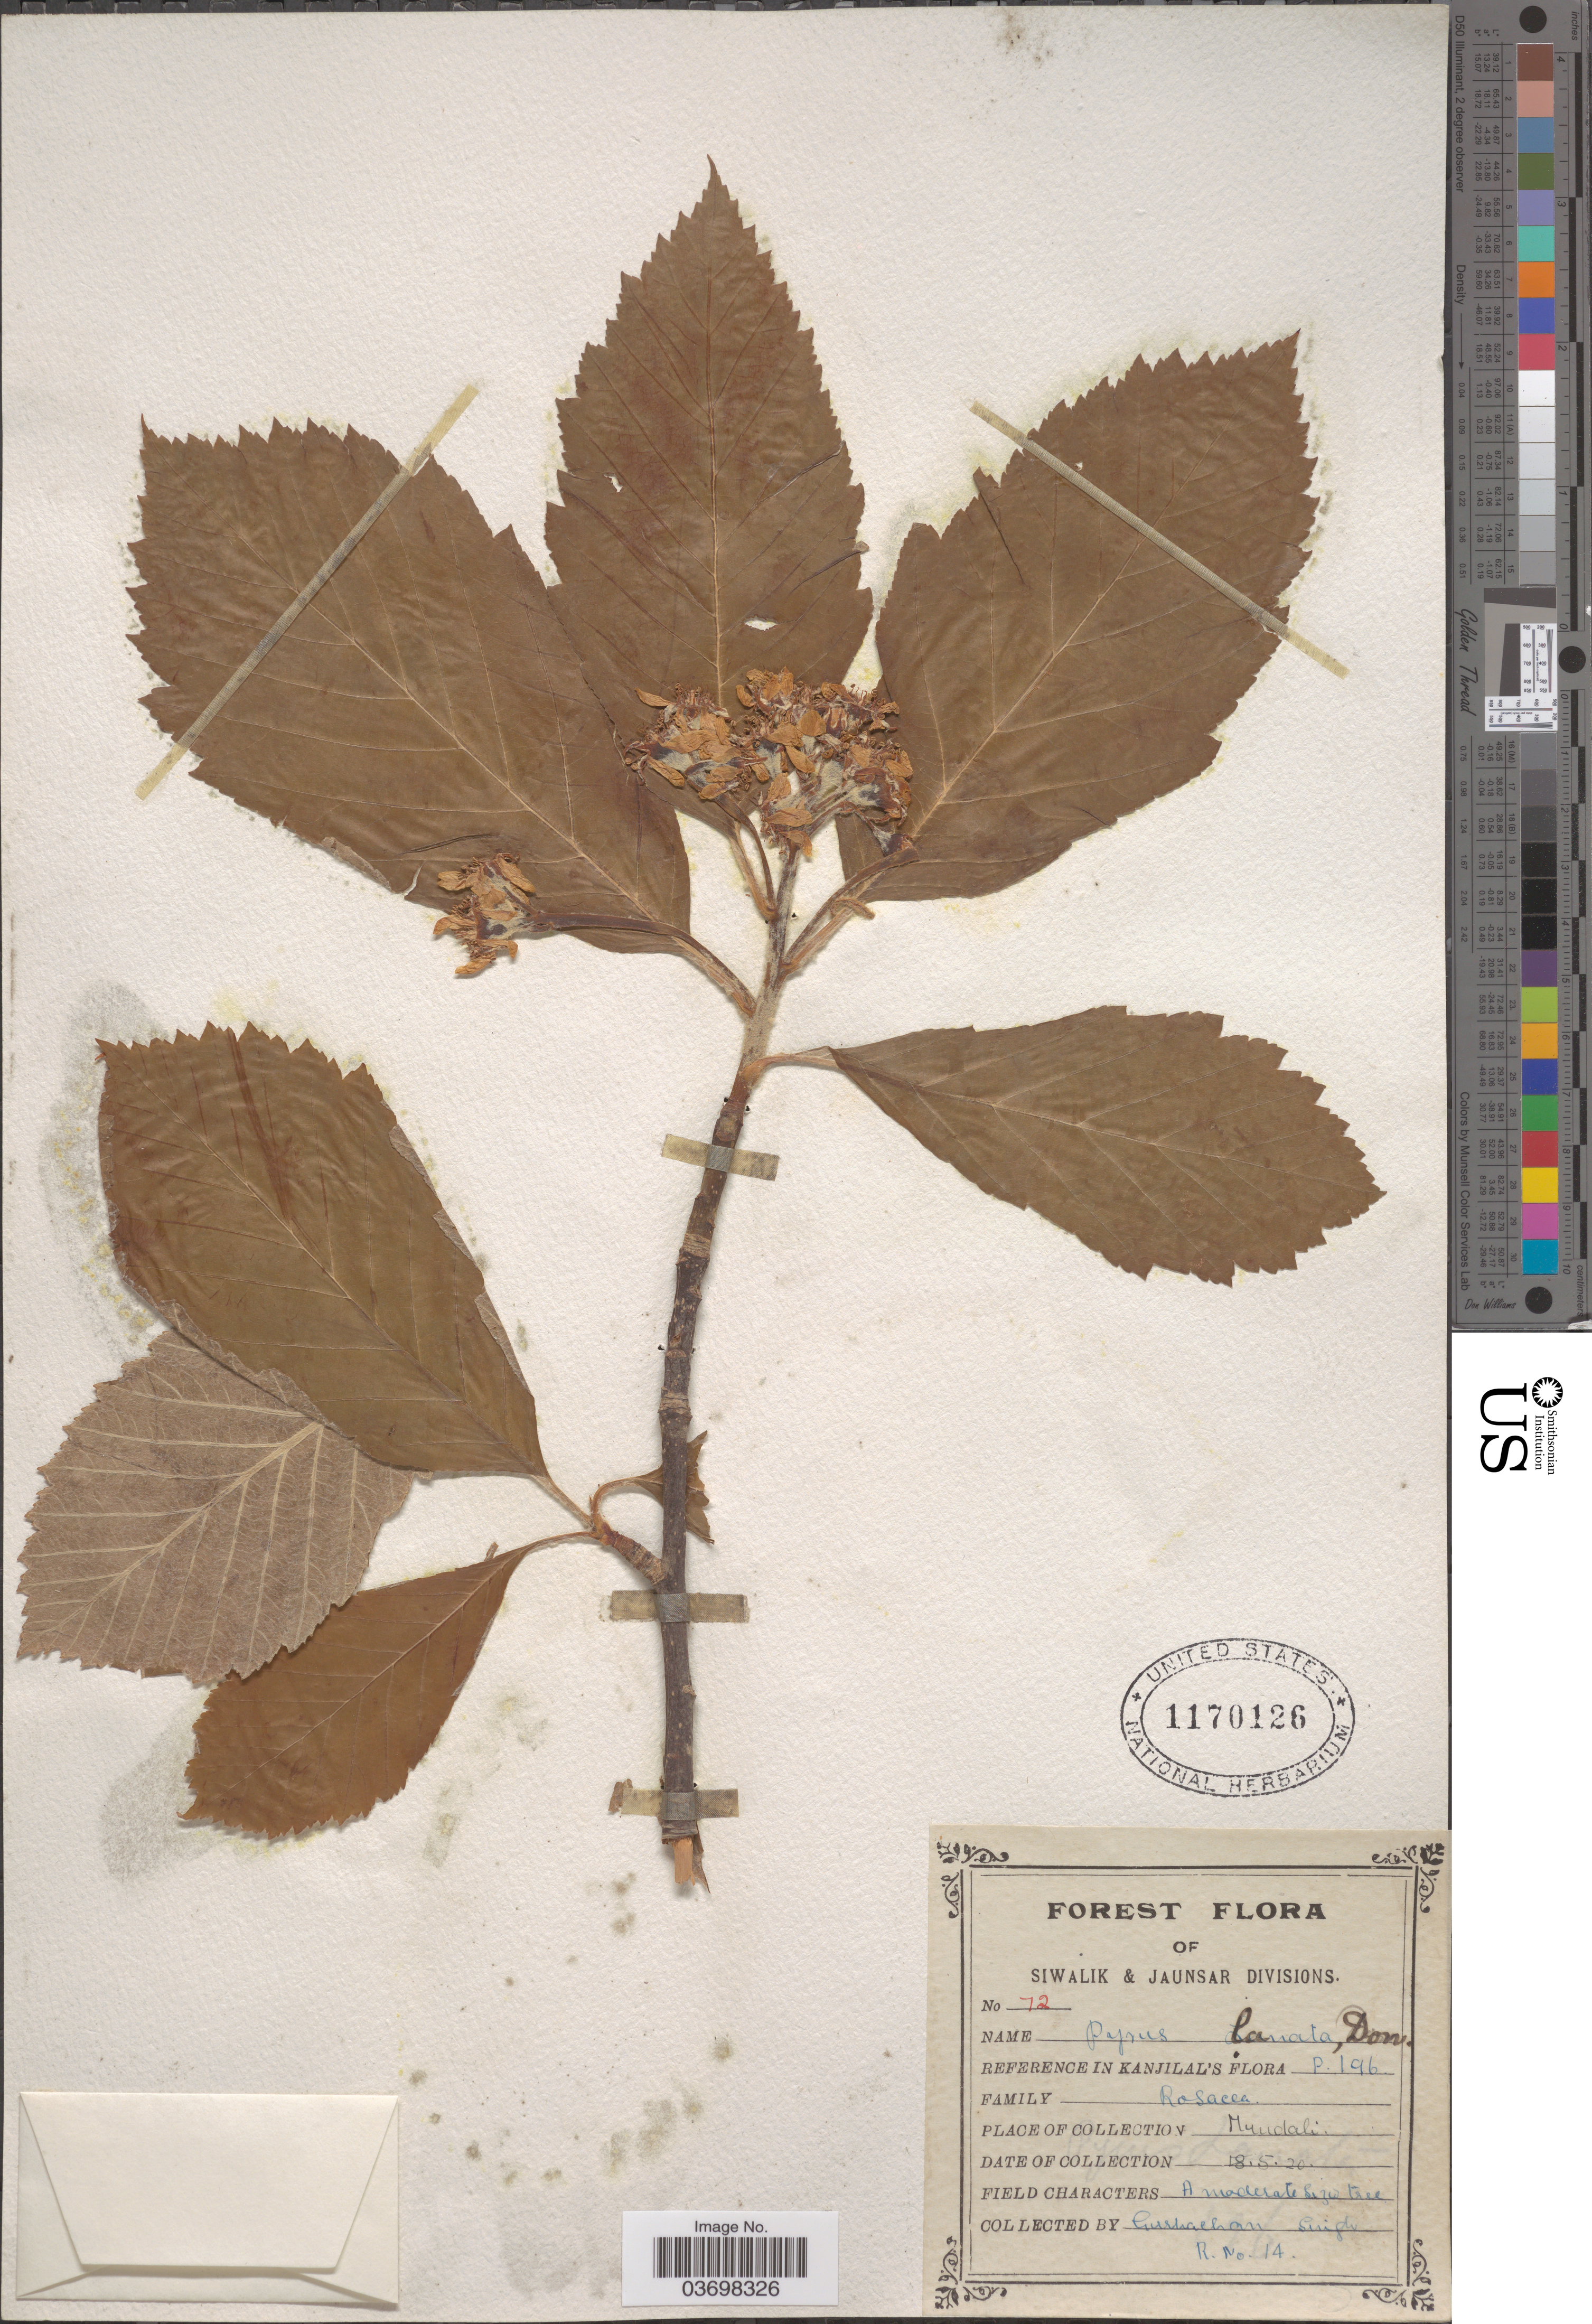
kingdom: Plantae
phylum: Tracheophyta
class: Magnoliopsida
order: Rosales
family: Rosaceae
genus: Sorbus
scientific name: Sorbus lanata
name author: (D. Don) S. Schauer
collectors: G. Singh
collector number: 72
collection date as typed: Transcribed d/m/y: 18/5/20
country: India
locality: Siwalik & Jaunsar Divisions. Mundali.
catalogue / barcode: US 1170126